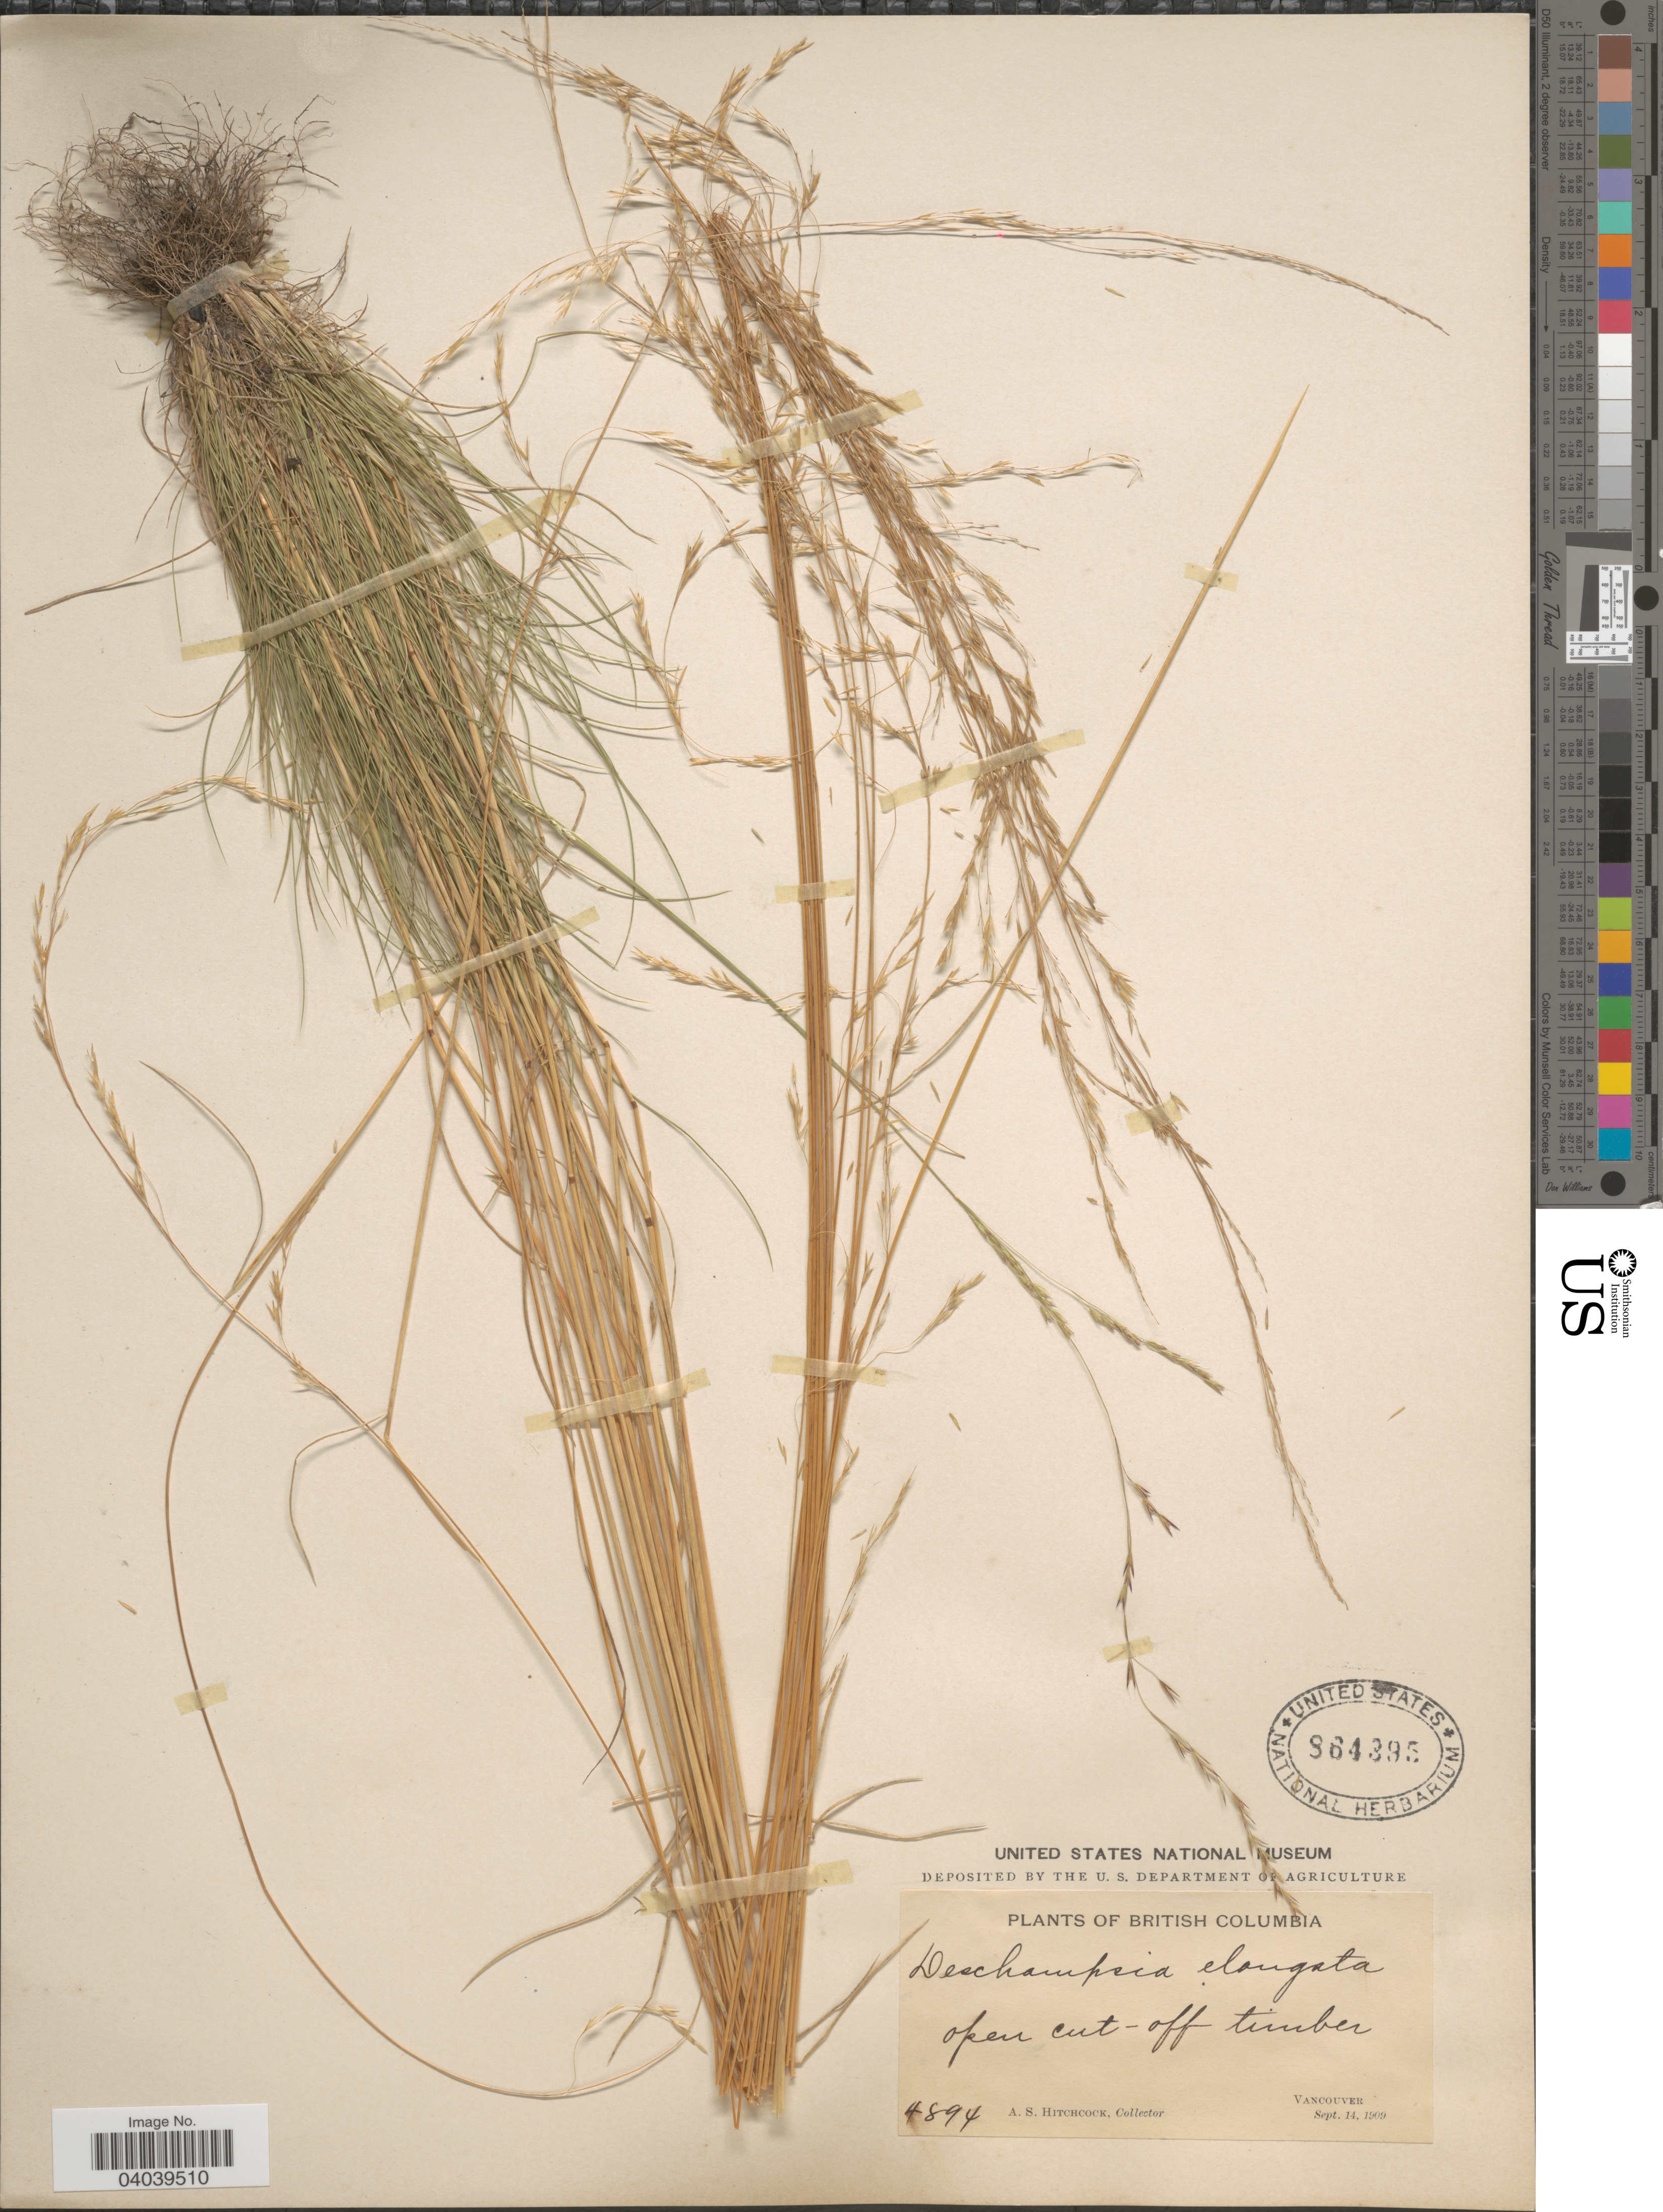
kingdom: Plantae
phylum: Tracheophyta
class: Liliopsida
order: Poales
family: Poaceae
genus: Deschampsia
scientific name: Deschampsia elongata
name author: (Hook.) Munro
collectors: A. S. Hitchcock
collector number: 4894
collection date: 1909-09-14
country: Canada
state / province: British Columbia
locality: Vancouver.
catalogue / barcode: US 964395